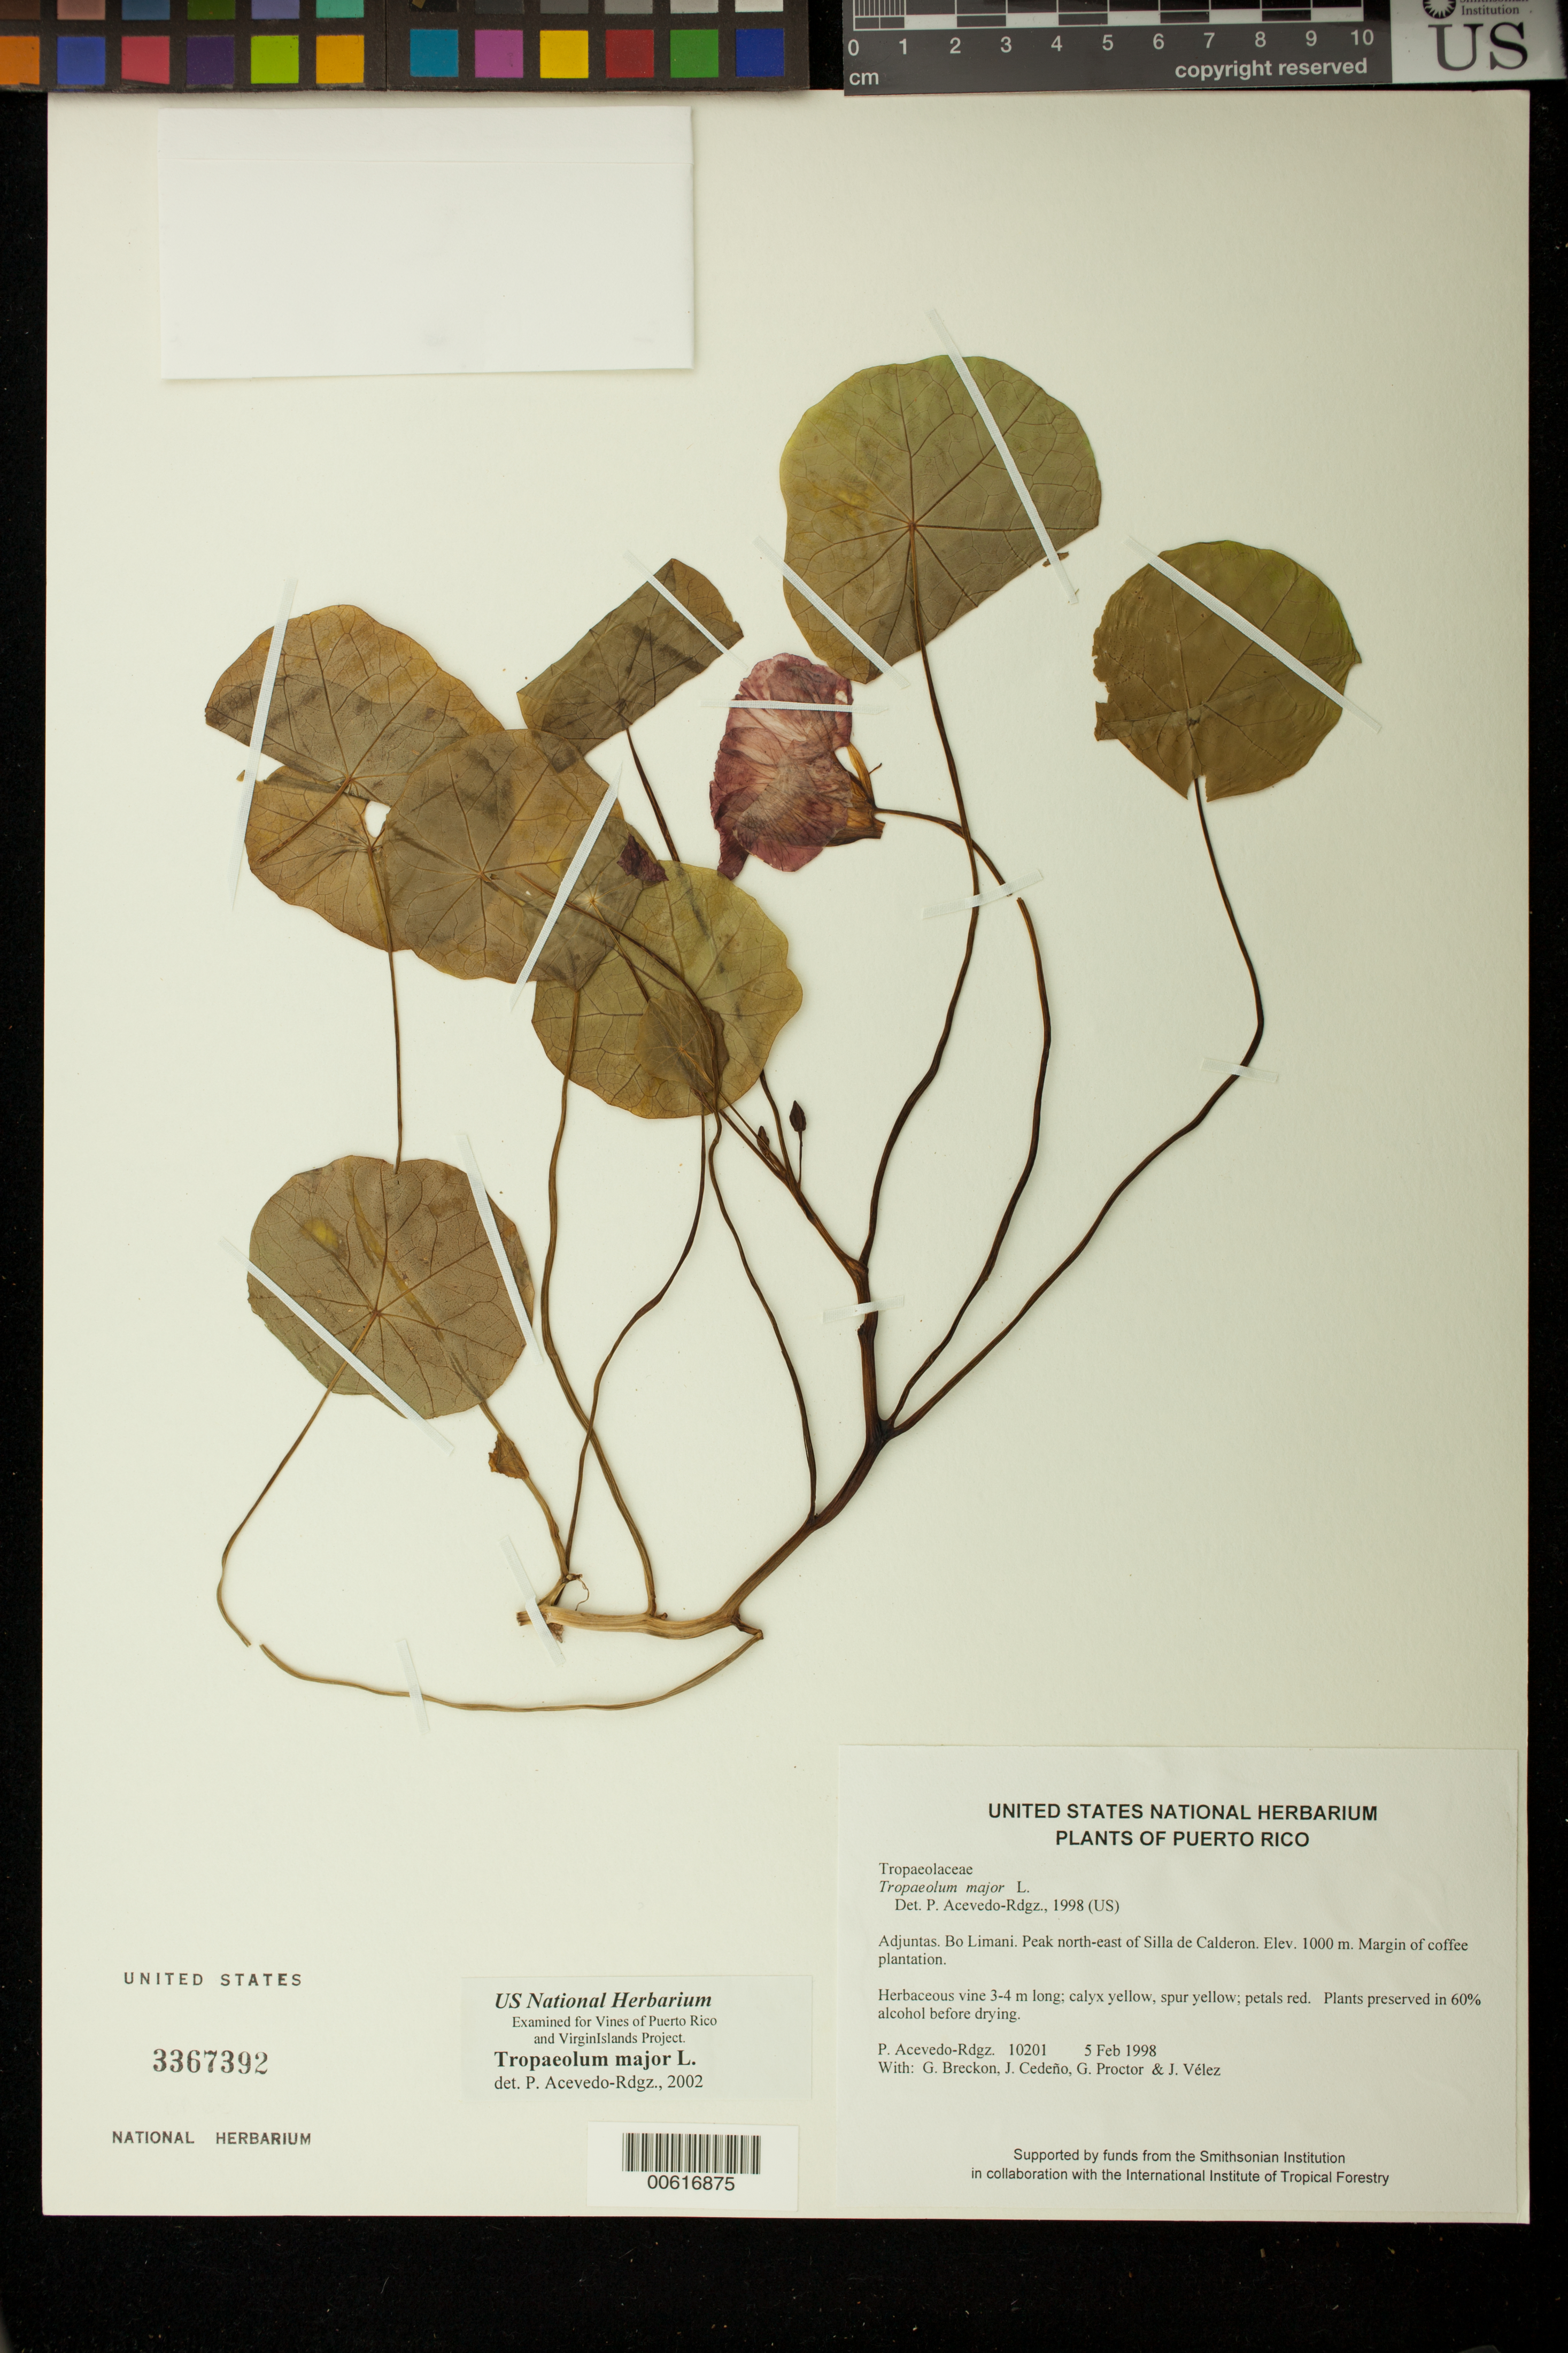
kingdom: Plantae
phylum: Tracheophyta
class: Magnoliopsida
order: Brassicales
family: Tropaeolaceae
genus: Tropaeolum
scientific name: Tropaeolum majus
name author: L.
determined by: Acevedo-Rodríguez, P., (BOT), Smithsonian Institution - National Museum of Natural History (UNITED STATES)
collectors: P. Acevedo-Rodr., G. J. Breckon, J. A. Cedeño M., G. R. Proctor & J. Vélez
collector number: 10201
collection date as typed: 05 Feb 1998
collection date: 1998-02-05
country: Puerto Rico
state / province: Adjuntas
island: Puerto Rico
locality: Adjuntas; Bo. Limani; Peak north-east of Silla de Calderon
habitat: Margin of coffee plantation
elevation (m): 1000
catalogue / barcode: US 3367392